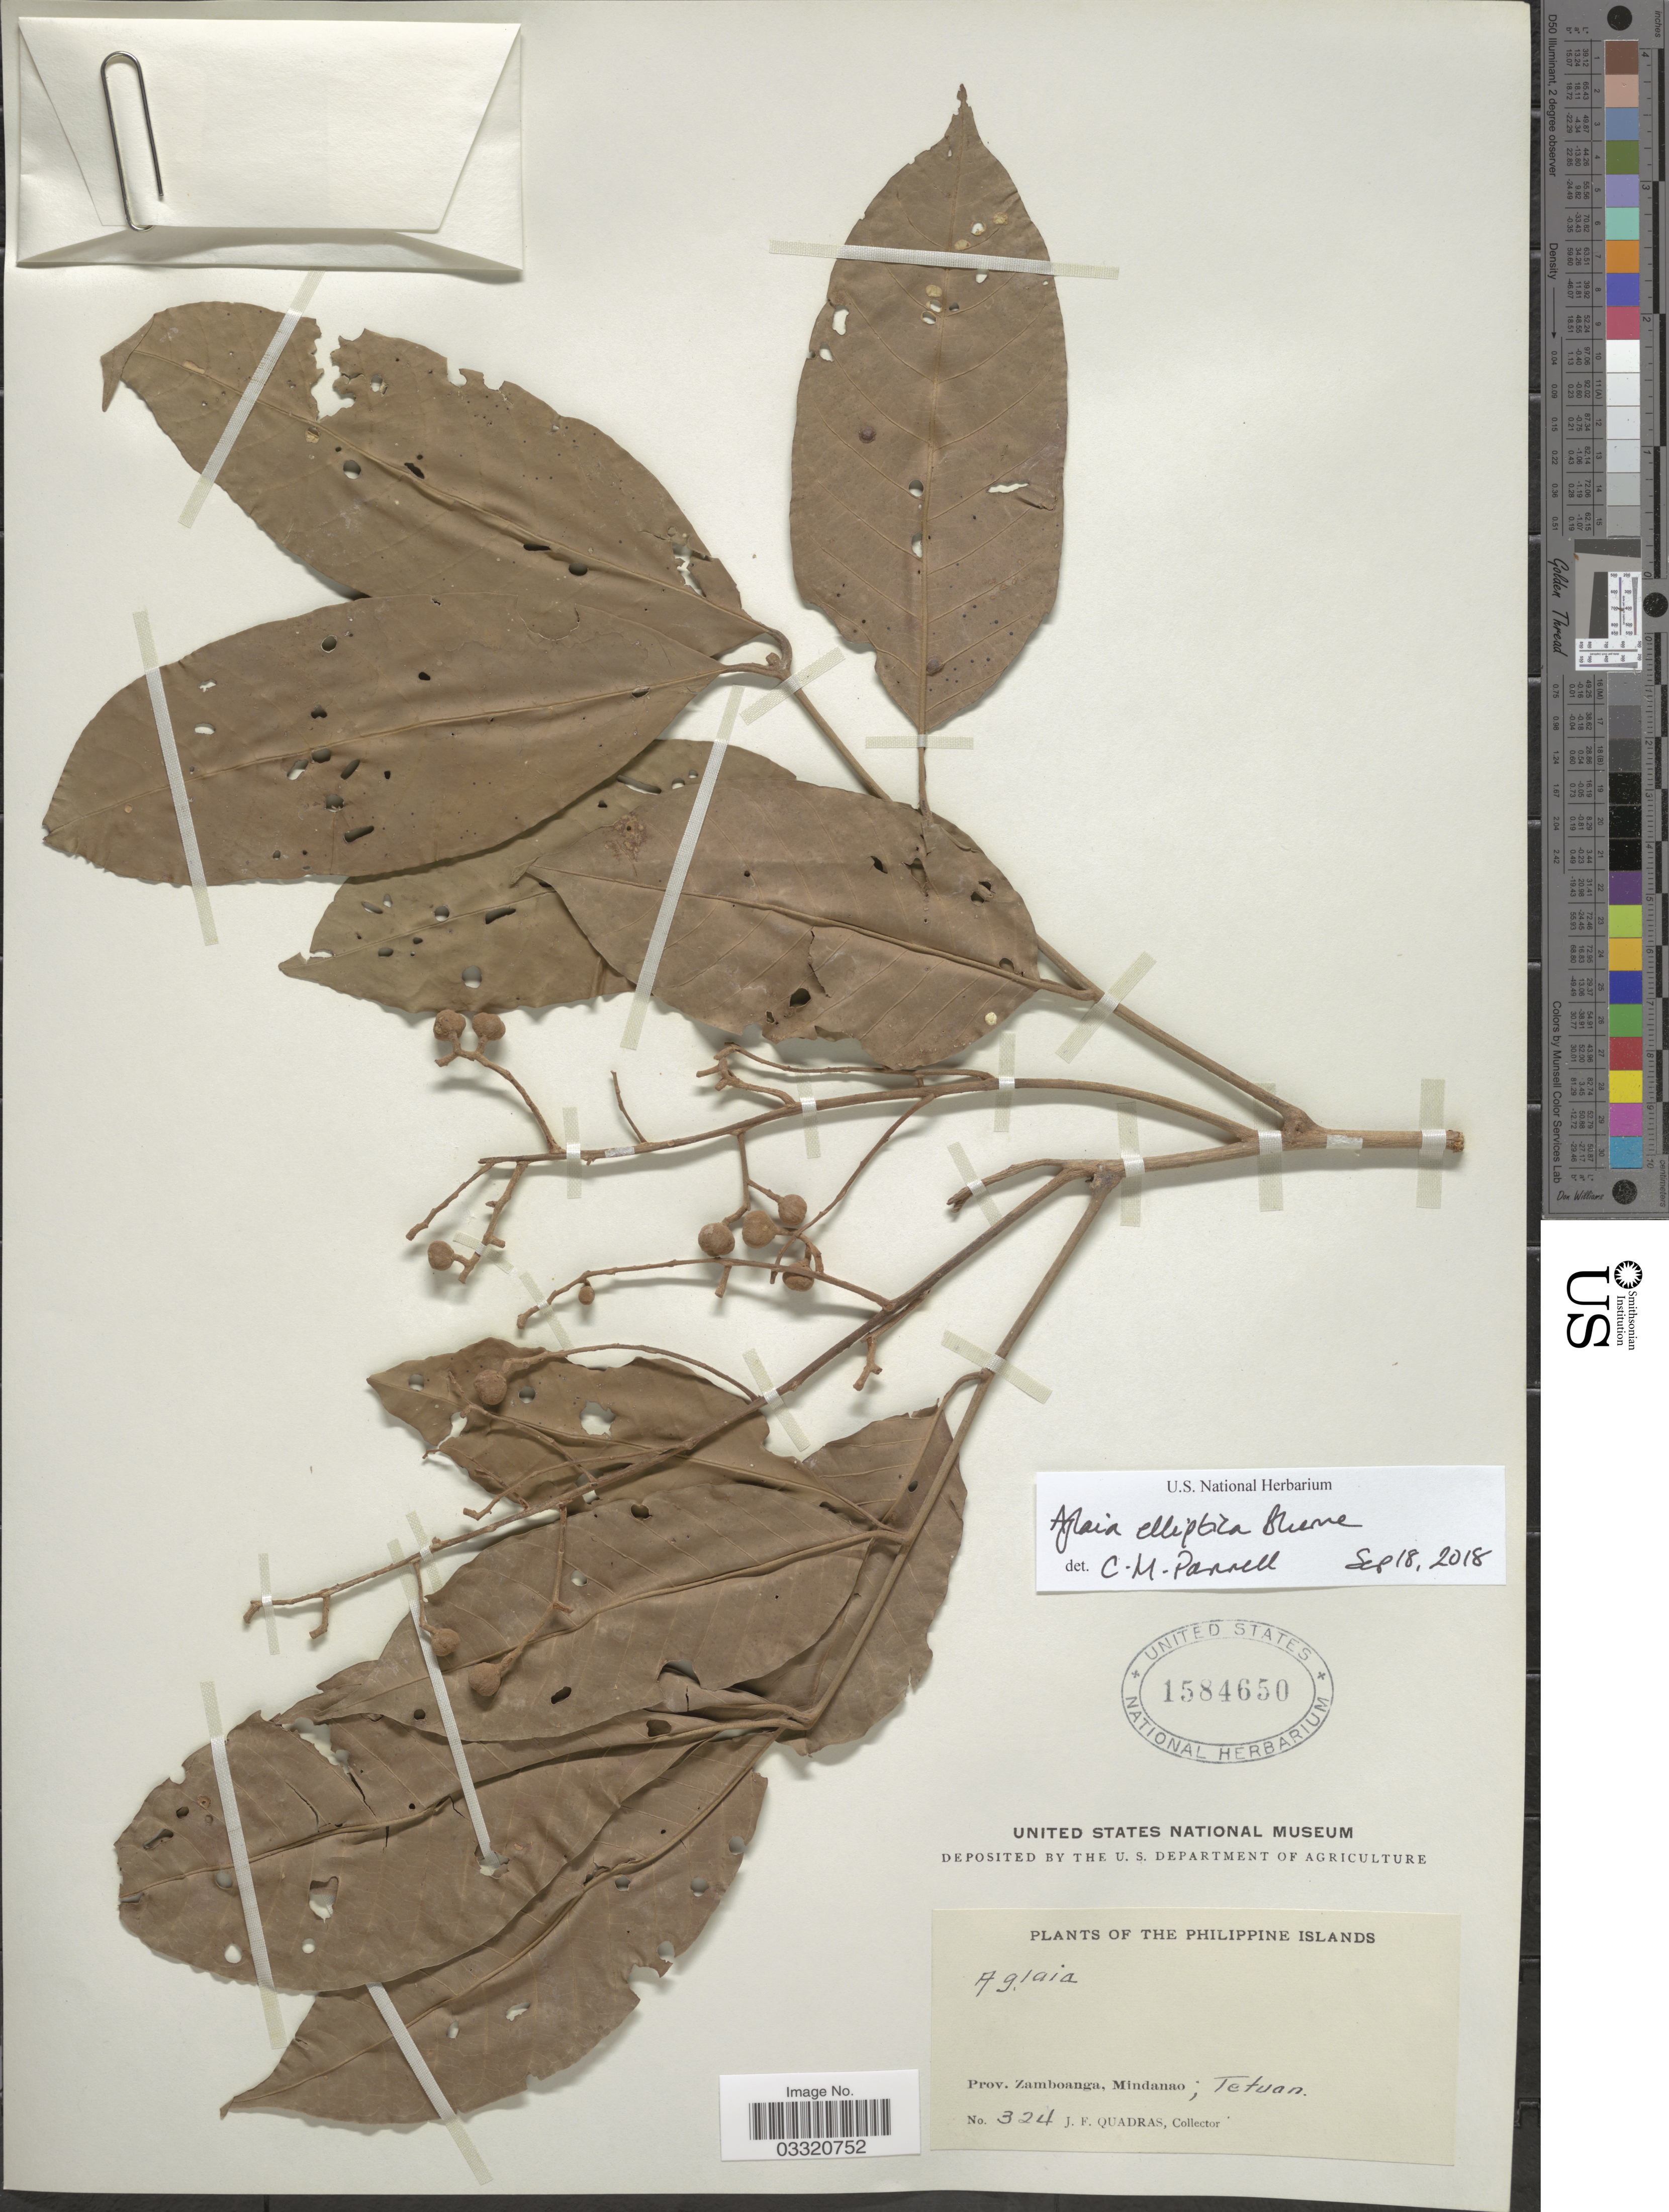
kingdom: Plantae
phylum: Tracheophyta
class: Magnoliopsida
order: Sapindales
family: Meliaceae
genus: Aglaia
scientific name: Aglaia elliptica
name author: Blume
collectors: J. Quadras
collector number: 324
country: Philippines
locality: Prov. Zamboanga, Mindanao; Tetuan.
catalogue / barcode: US 1584650